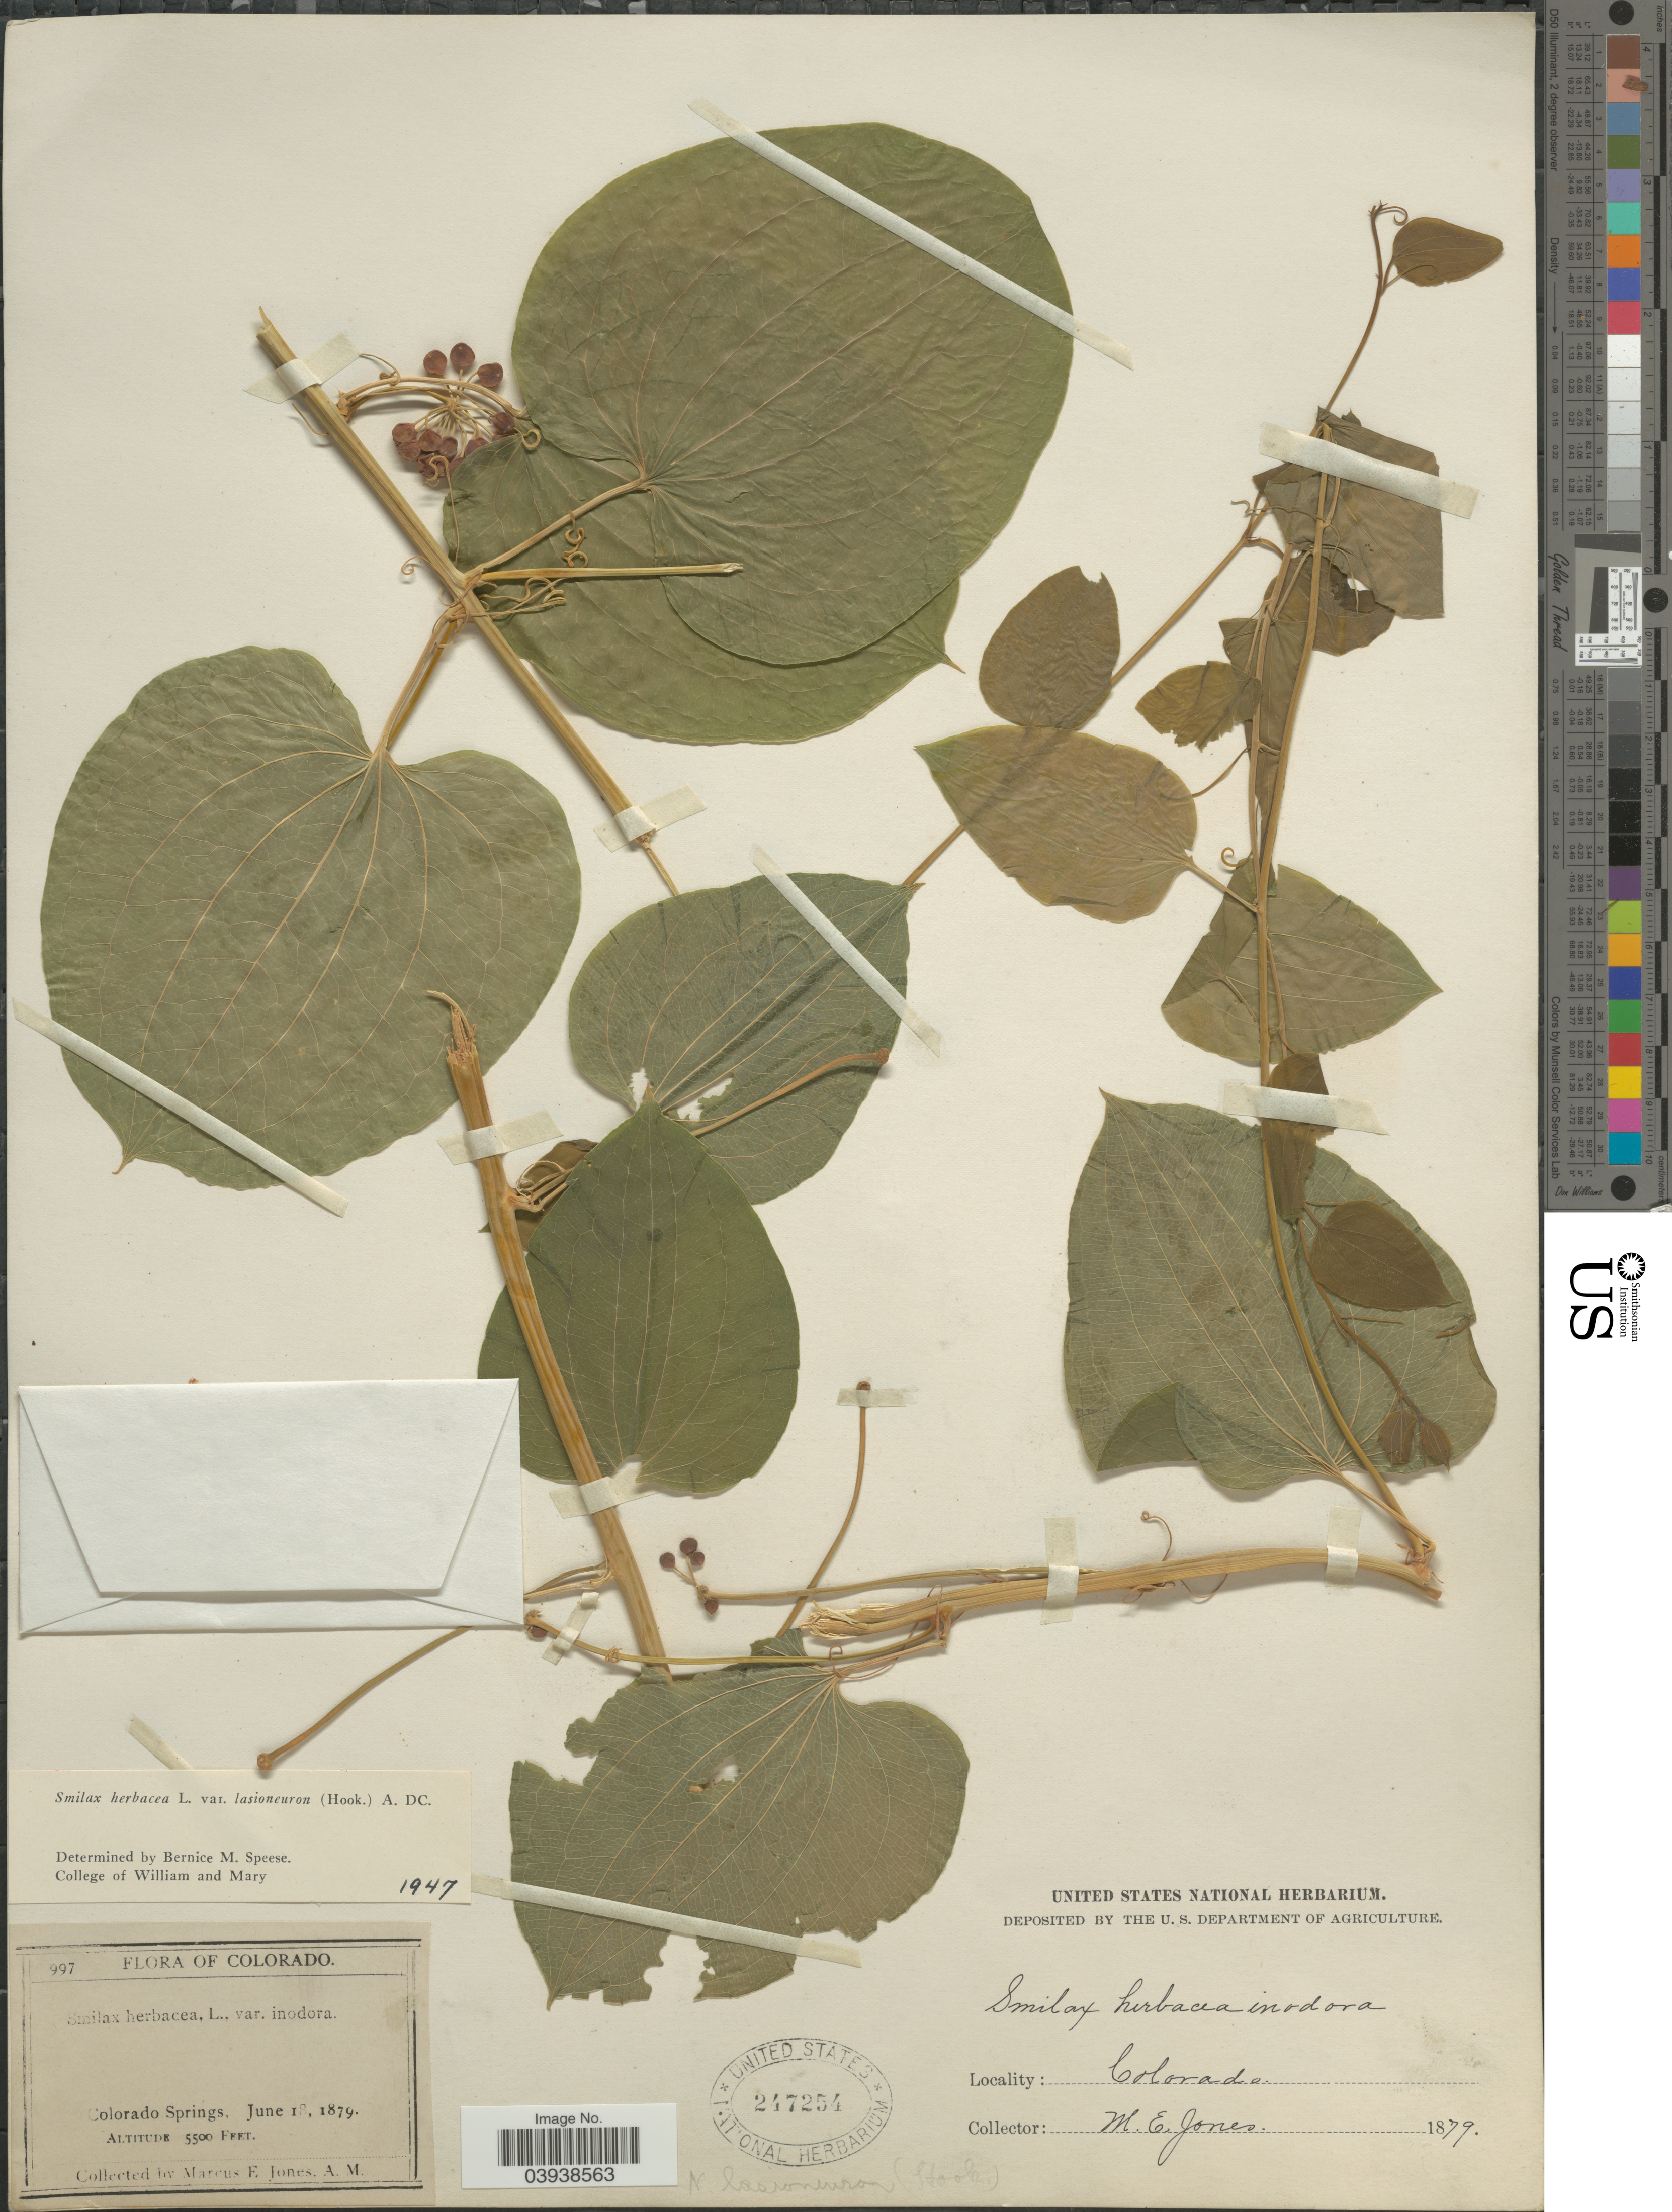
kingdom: Plantae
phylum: Tracheophyta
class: Liliopsida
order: Liliales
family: Smilacaceae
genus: Smilax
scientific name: Smilax herbacea var. lasioneuron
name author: (Hook.) A. DC.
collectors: M. E. Jones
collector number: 997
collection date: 1879-06-18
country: United States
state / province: Colorado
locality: Colorado Springs.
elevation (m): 1676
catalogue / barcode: US 247254